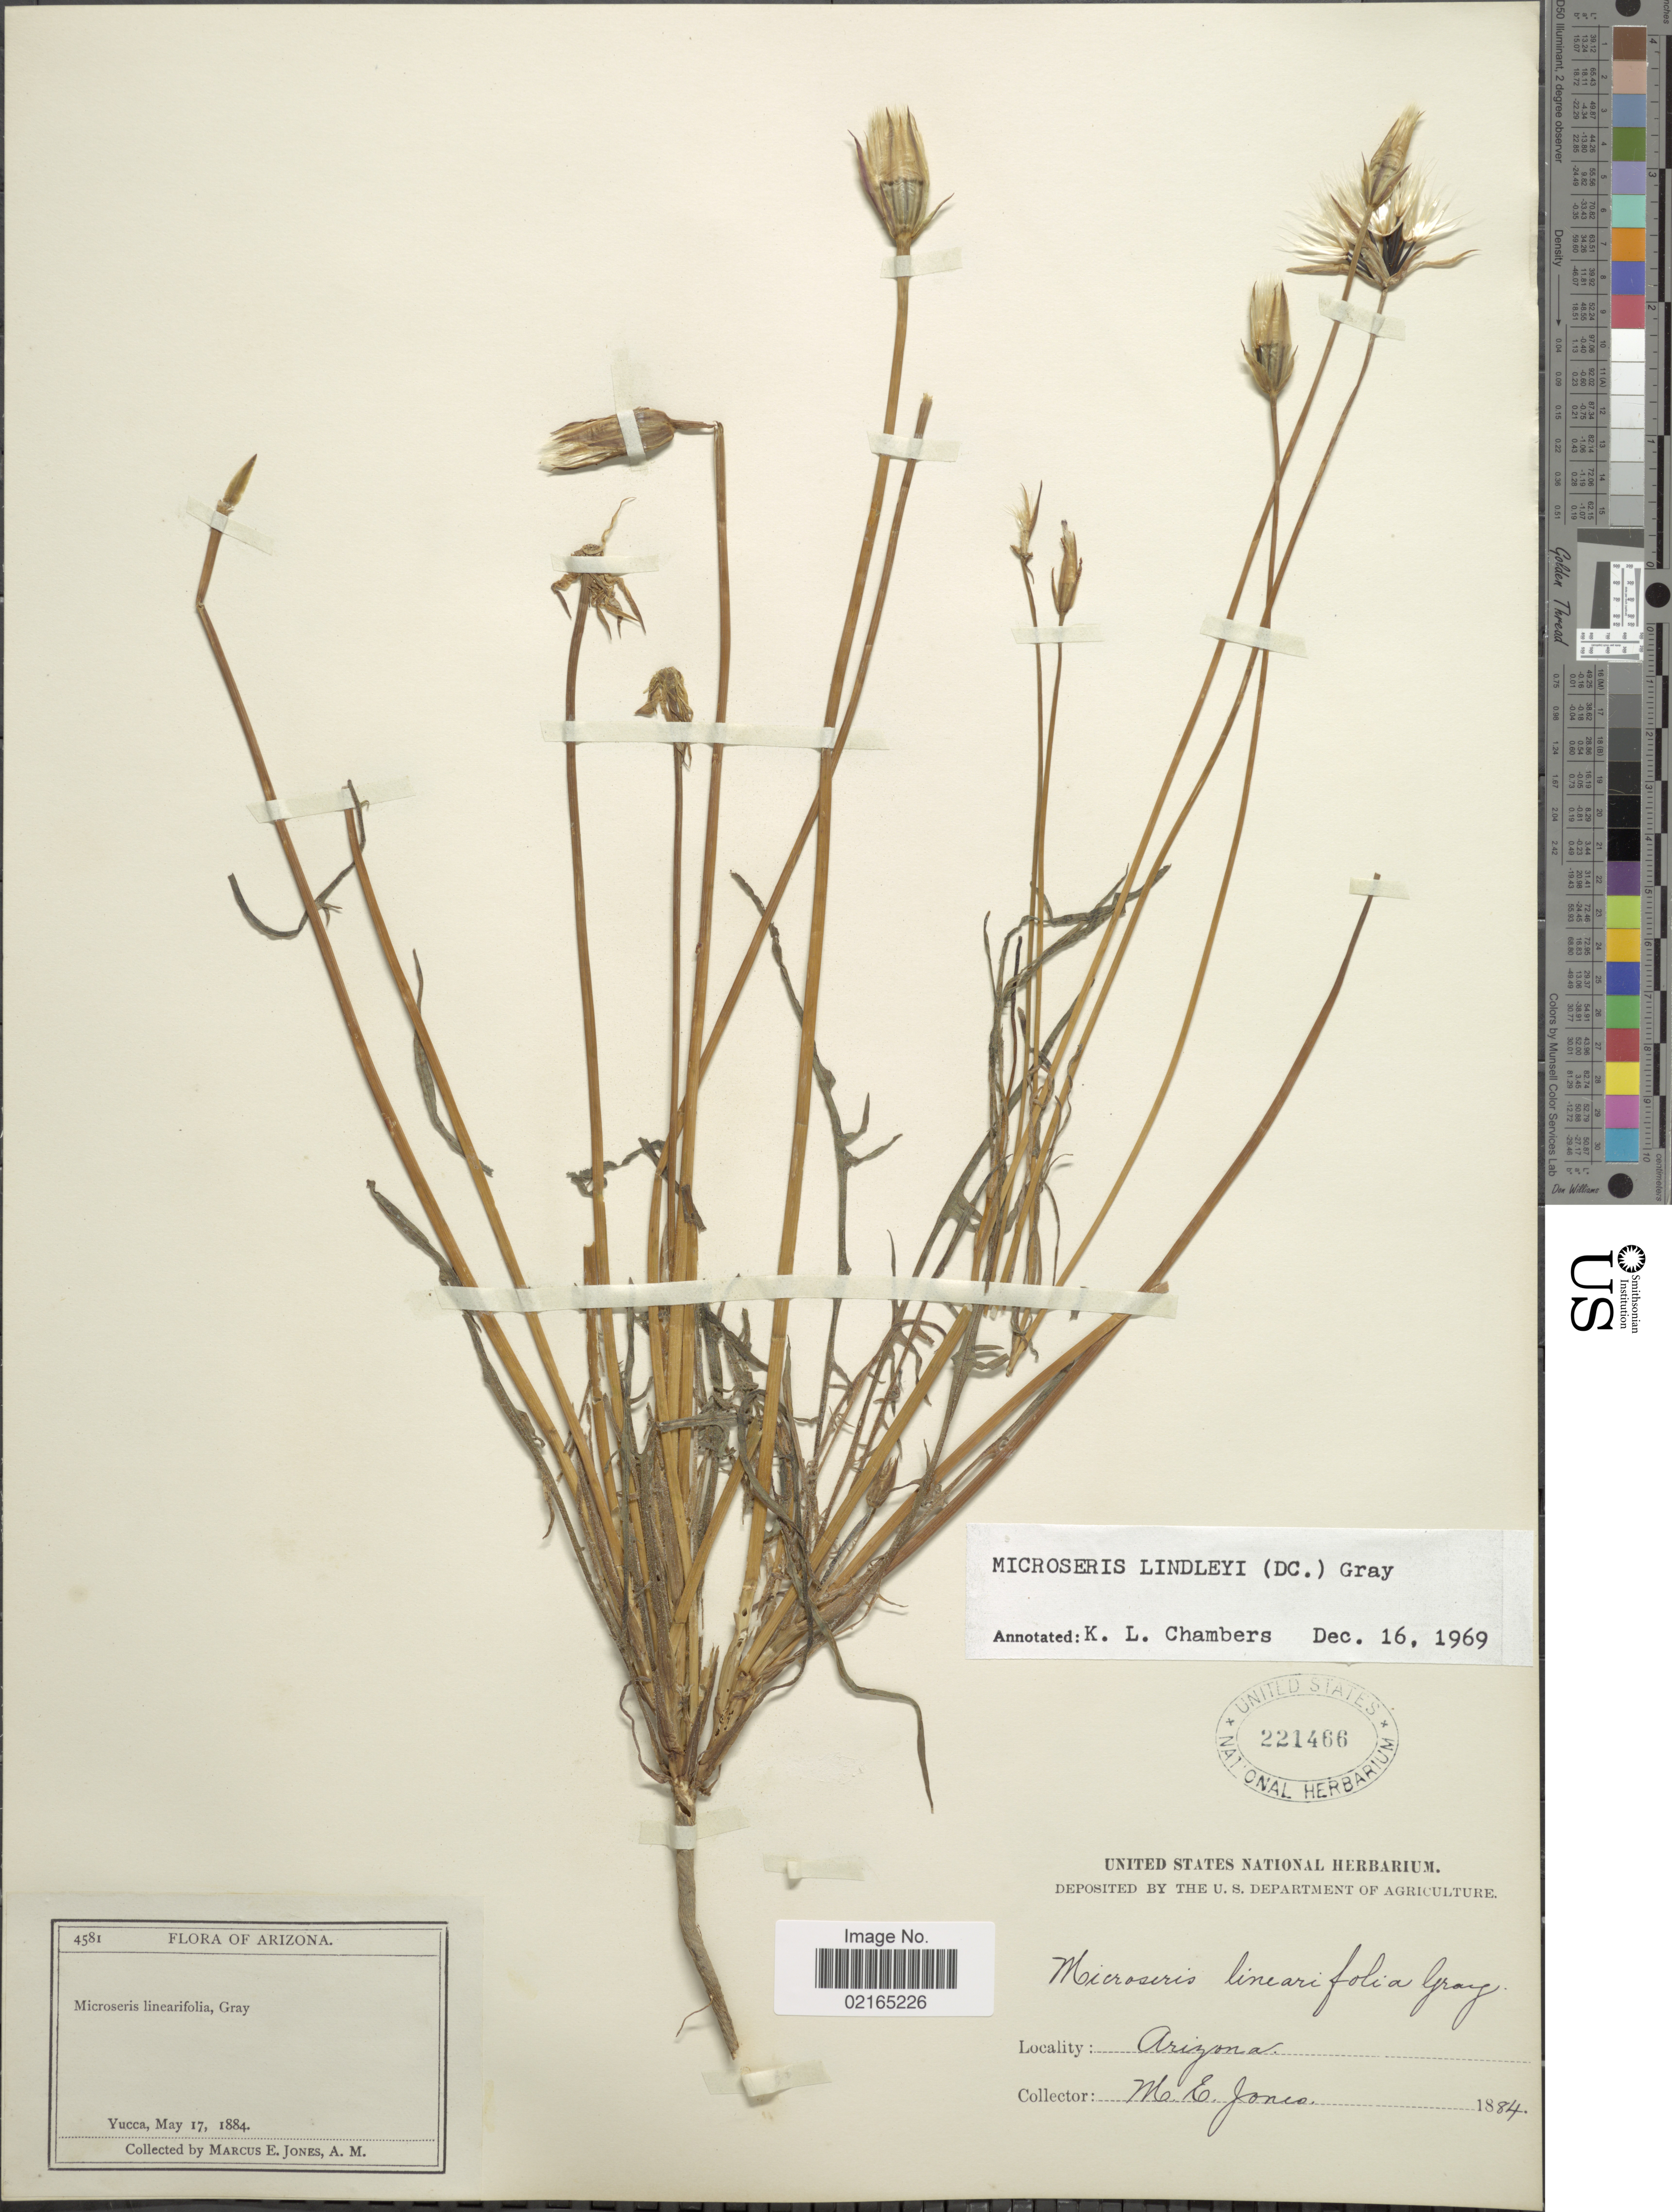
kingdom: Plantae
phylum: Tracheophyta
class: Magnoliopsida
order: Asterales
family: Asteraceae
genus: Uropappus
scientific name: Uropappus lindleyi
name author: (DC.) Nutt.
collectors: M. E. Jones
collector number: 4581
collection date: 1884-05-17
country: United States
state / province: Arizona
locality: Yucca.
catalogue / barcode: US 221466